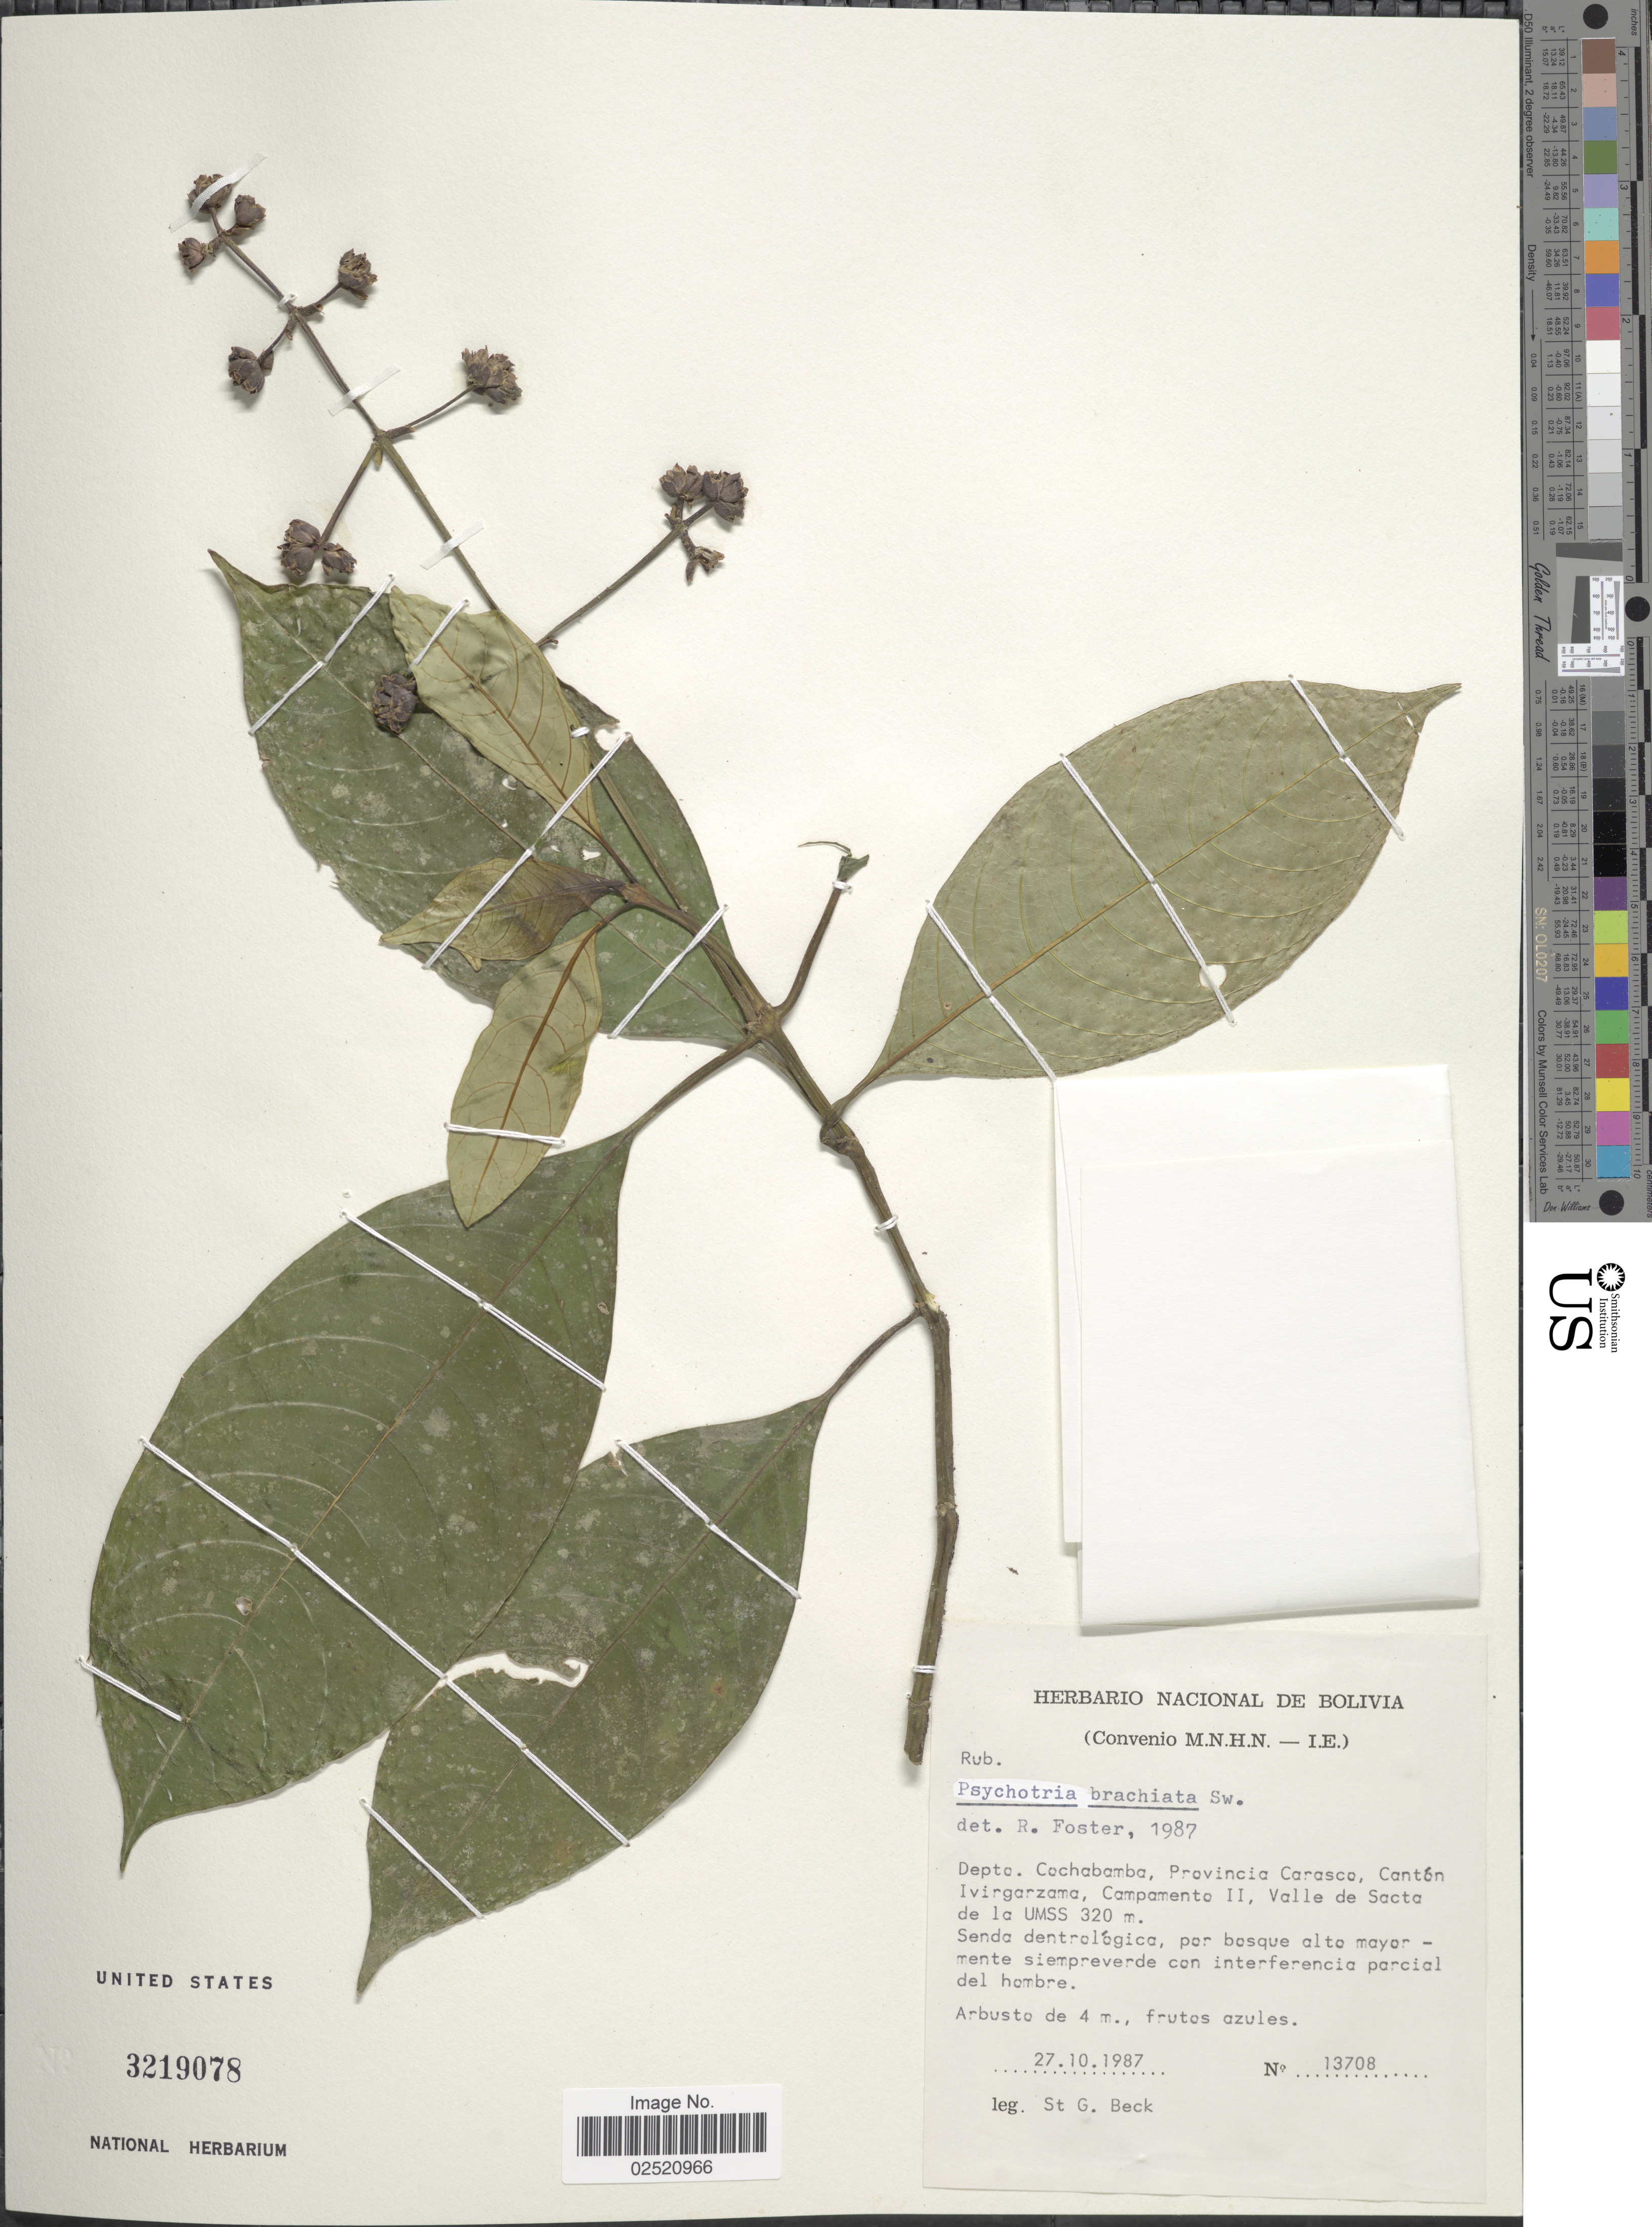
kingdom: Plantae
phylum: Tracheophyta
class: Magnoliopsida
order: Gentianales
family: Rubiaceae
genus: Psychotria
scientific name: Psychotria caerulea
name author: Ruiz & Pav.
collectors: S. G. Beck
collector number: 13708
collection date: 1987-10-27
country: Bolivia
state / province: Cochabamba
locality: Provincia Carasco, Cabnton Ivirgarzama, campamento II, Valle de Sacta de la UMSS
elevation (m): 320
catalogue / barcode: US 3219078